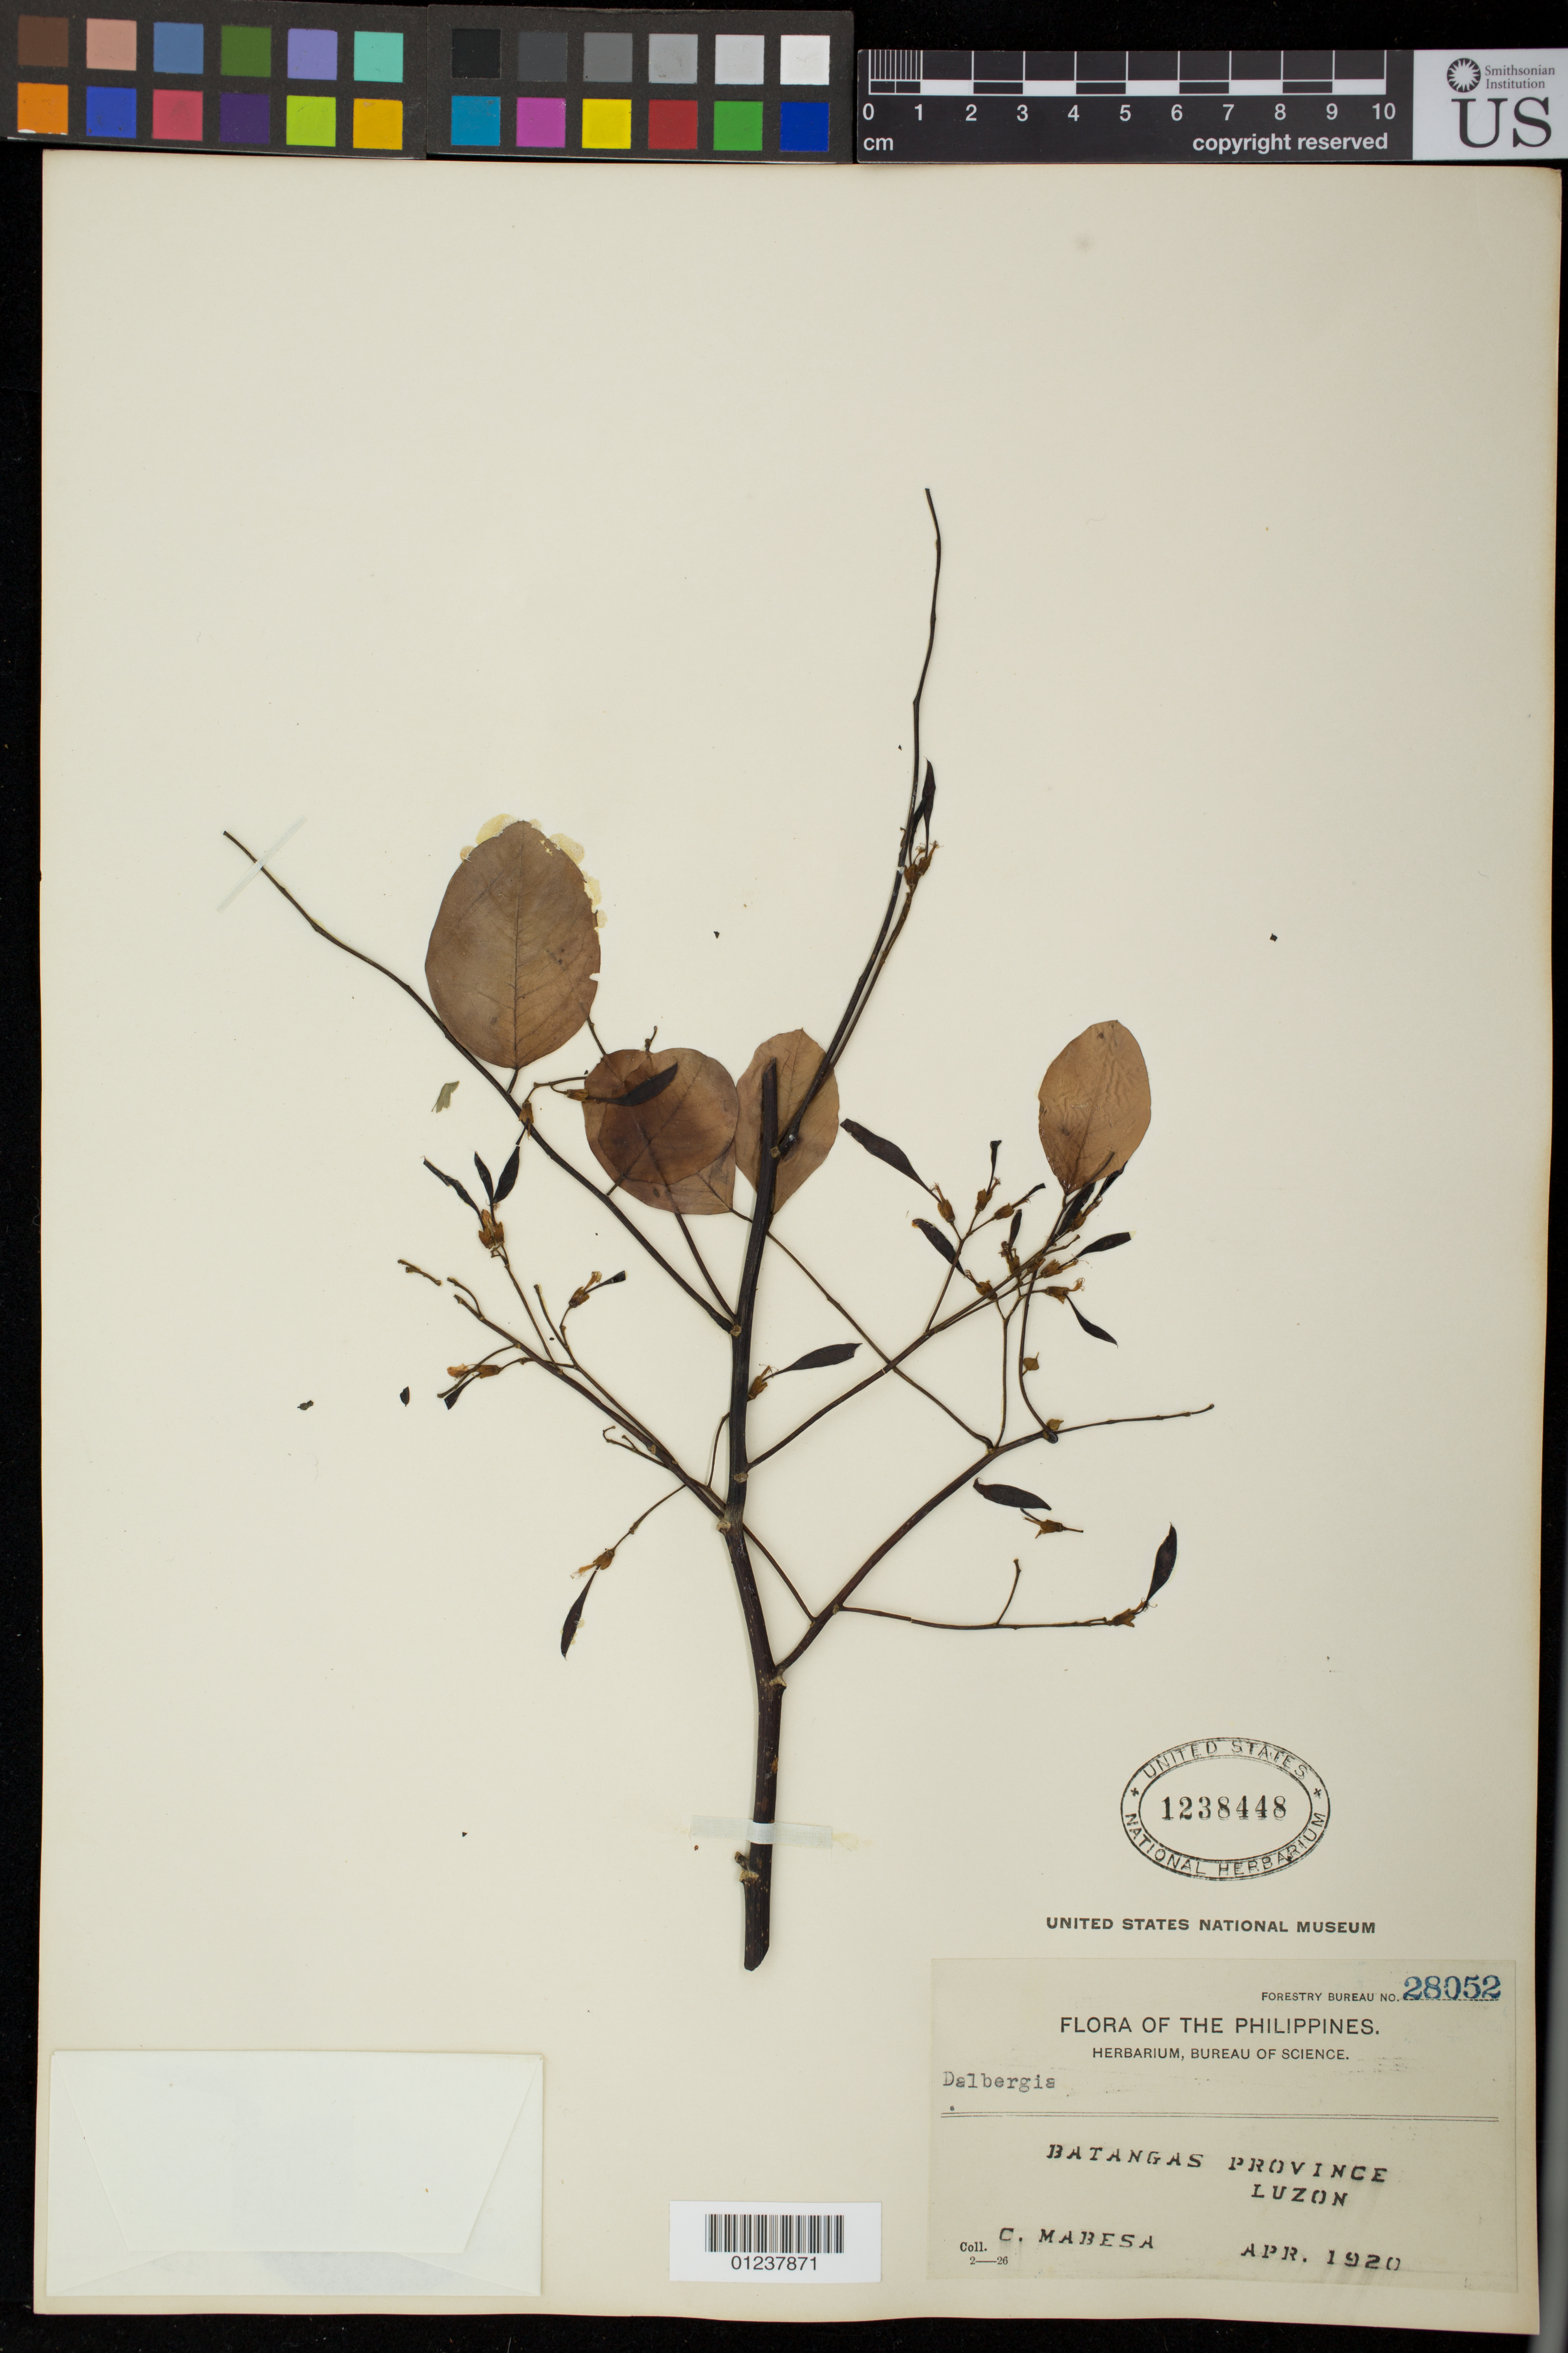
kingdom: Plantae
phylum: Tracheophyta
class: Magnoliopsida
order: Fabales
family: Fabaceae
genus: Dalbergia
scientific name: Dalbergia sp.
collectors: C. Mabesa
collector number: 28052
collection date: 1920-04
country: Philippines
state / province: Calabarzon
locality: Batangas Province, Luzon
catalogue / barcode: US 1238448